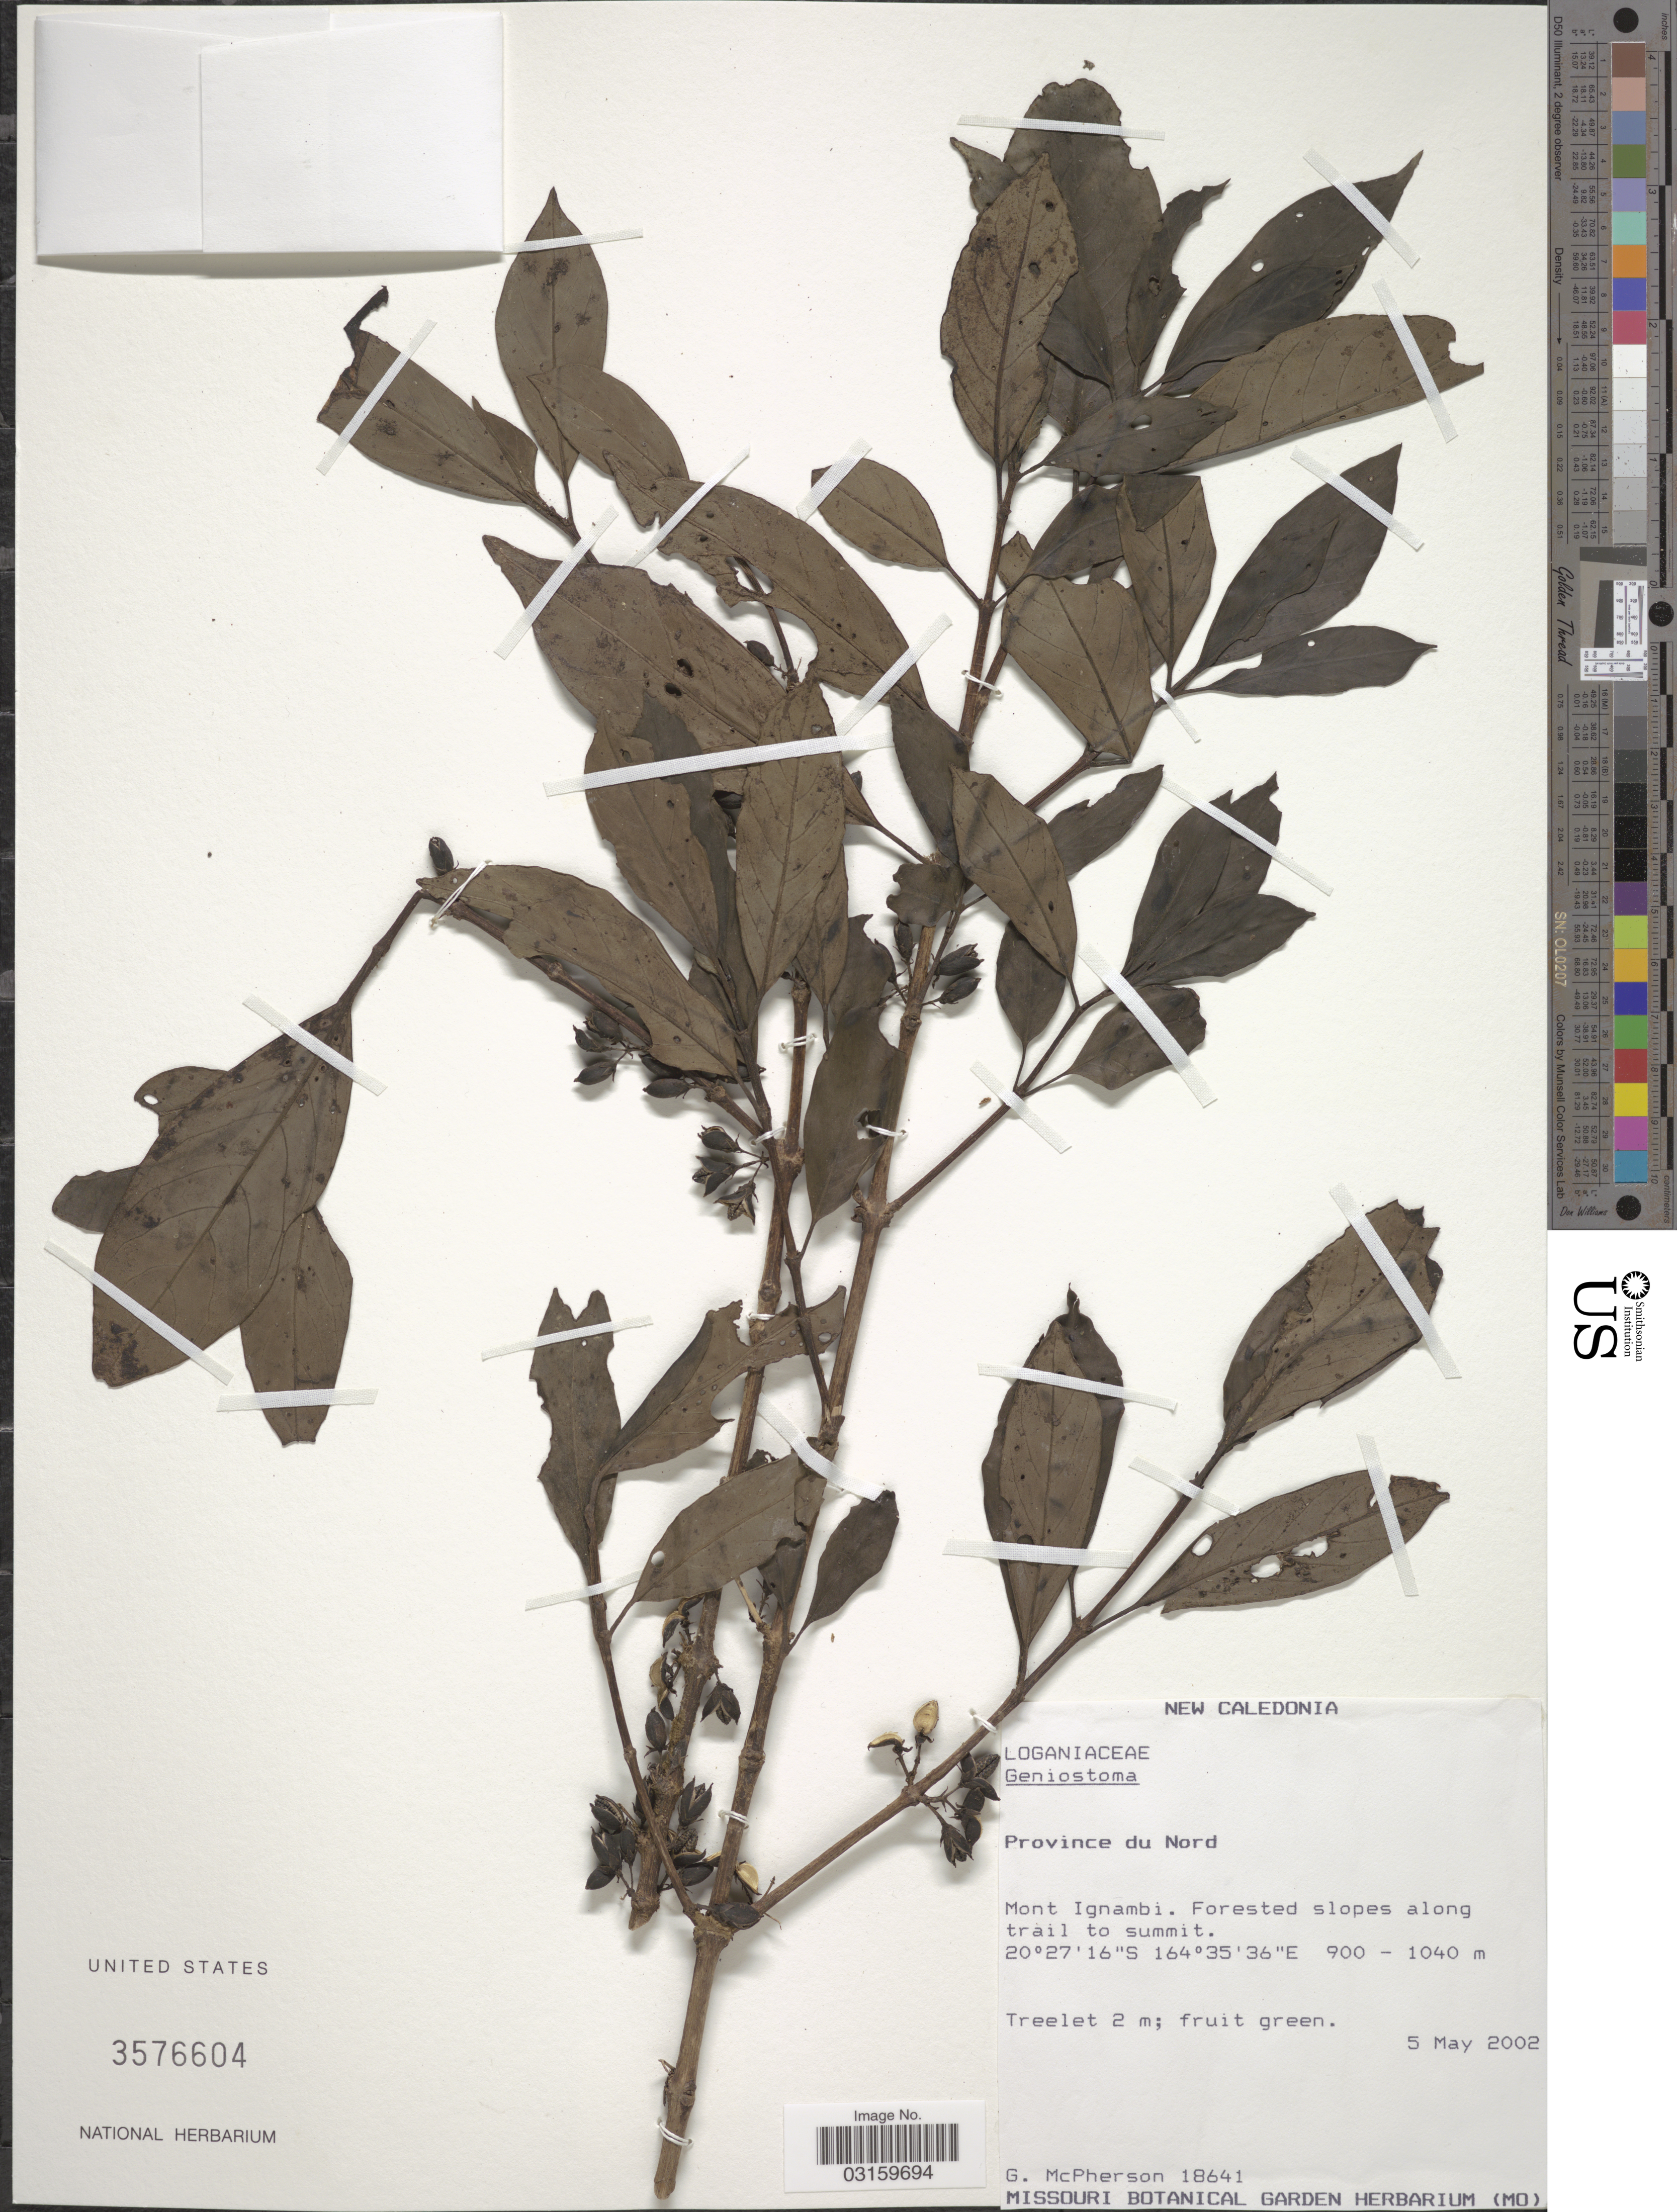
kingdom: Plantae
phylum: Tracheophyta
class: Magnoliopsida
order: Gentianales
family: Loganiaceae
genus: Geniostoma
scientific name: Geniostoma sp.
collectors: G. McPherson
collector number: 18641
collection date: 2002-05-05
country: New Caledonia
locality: Province du Nord. Mont Ignambi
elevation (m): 900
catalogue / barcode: US 3576604